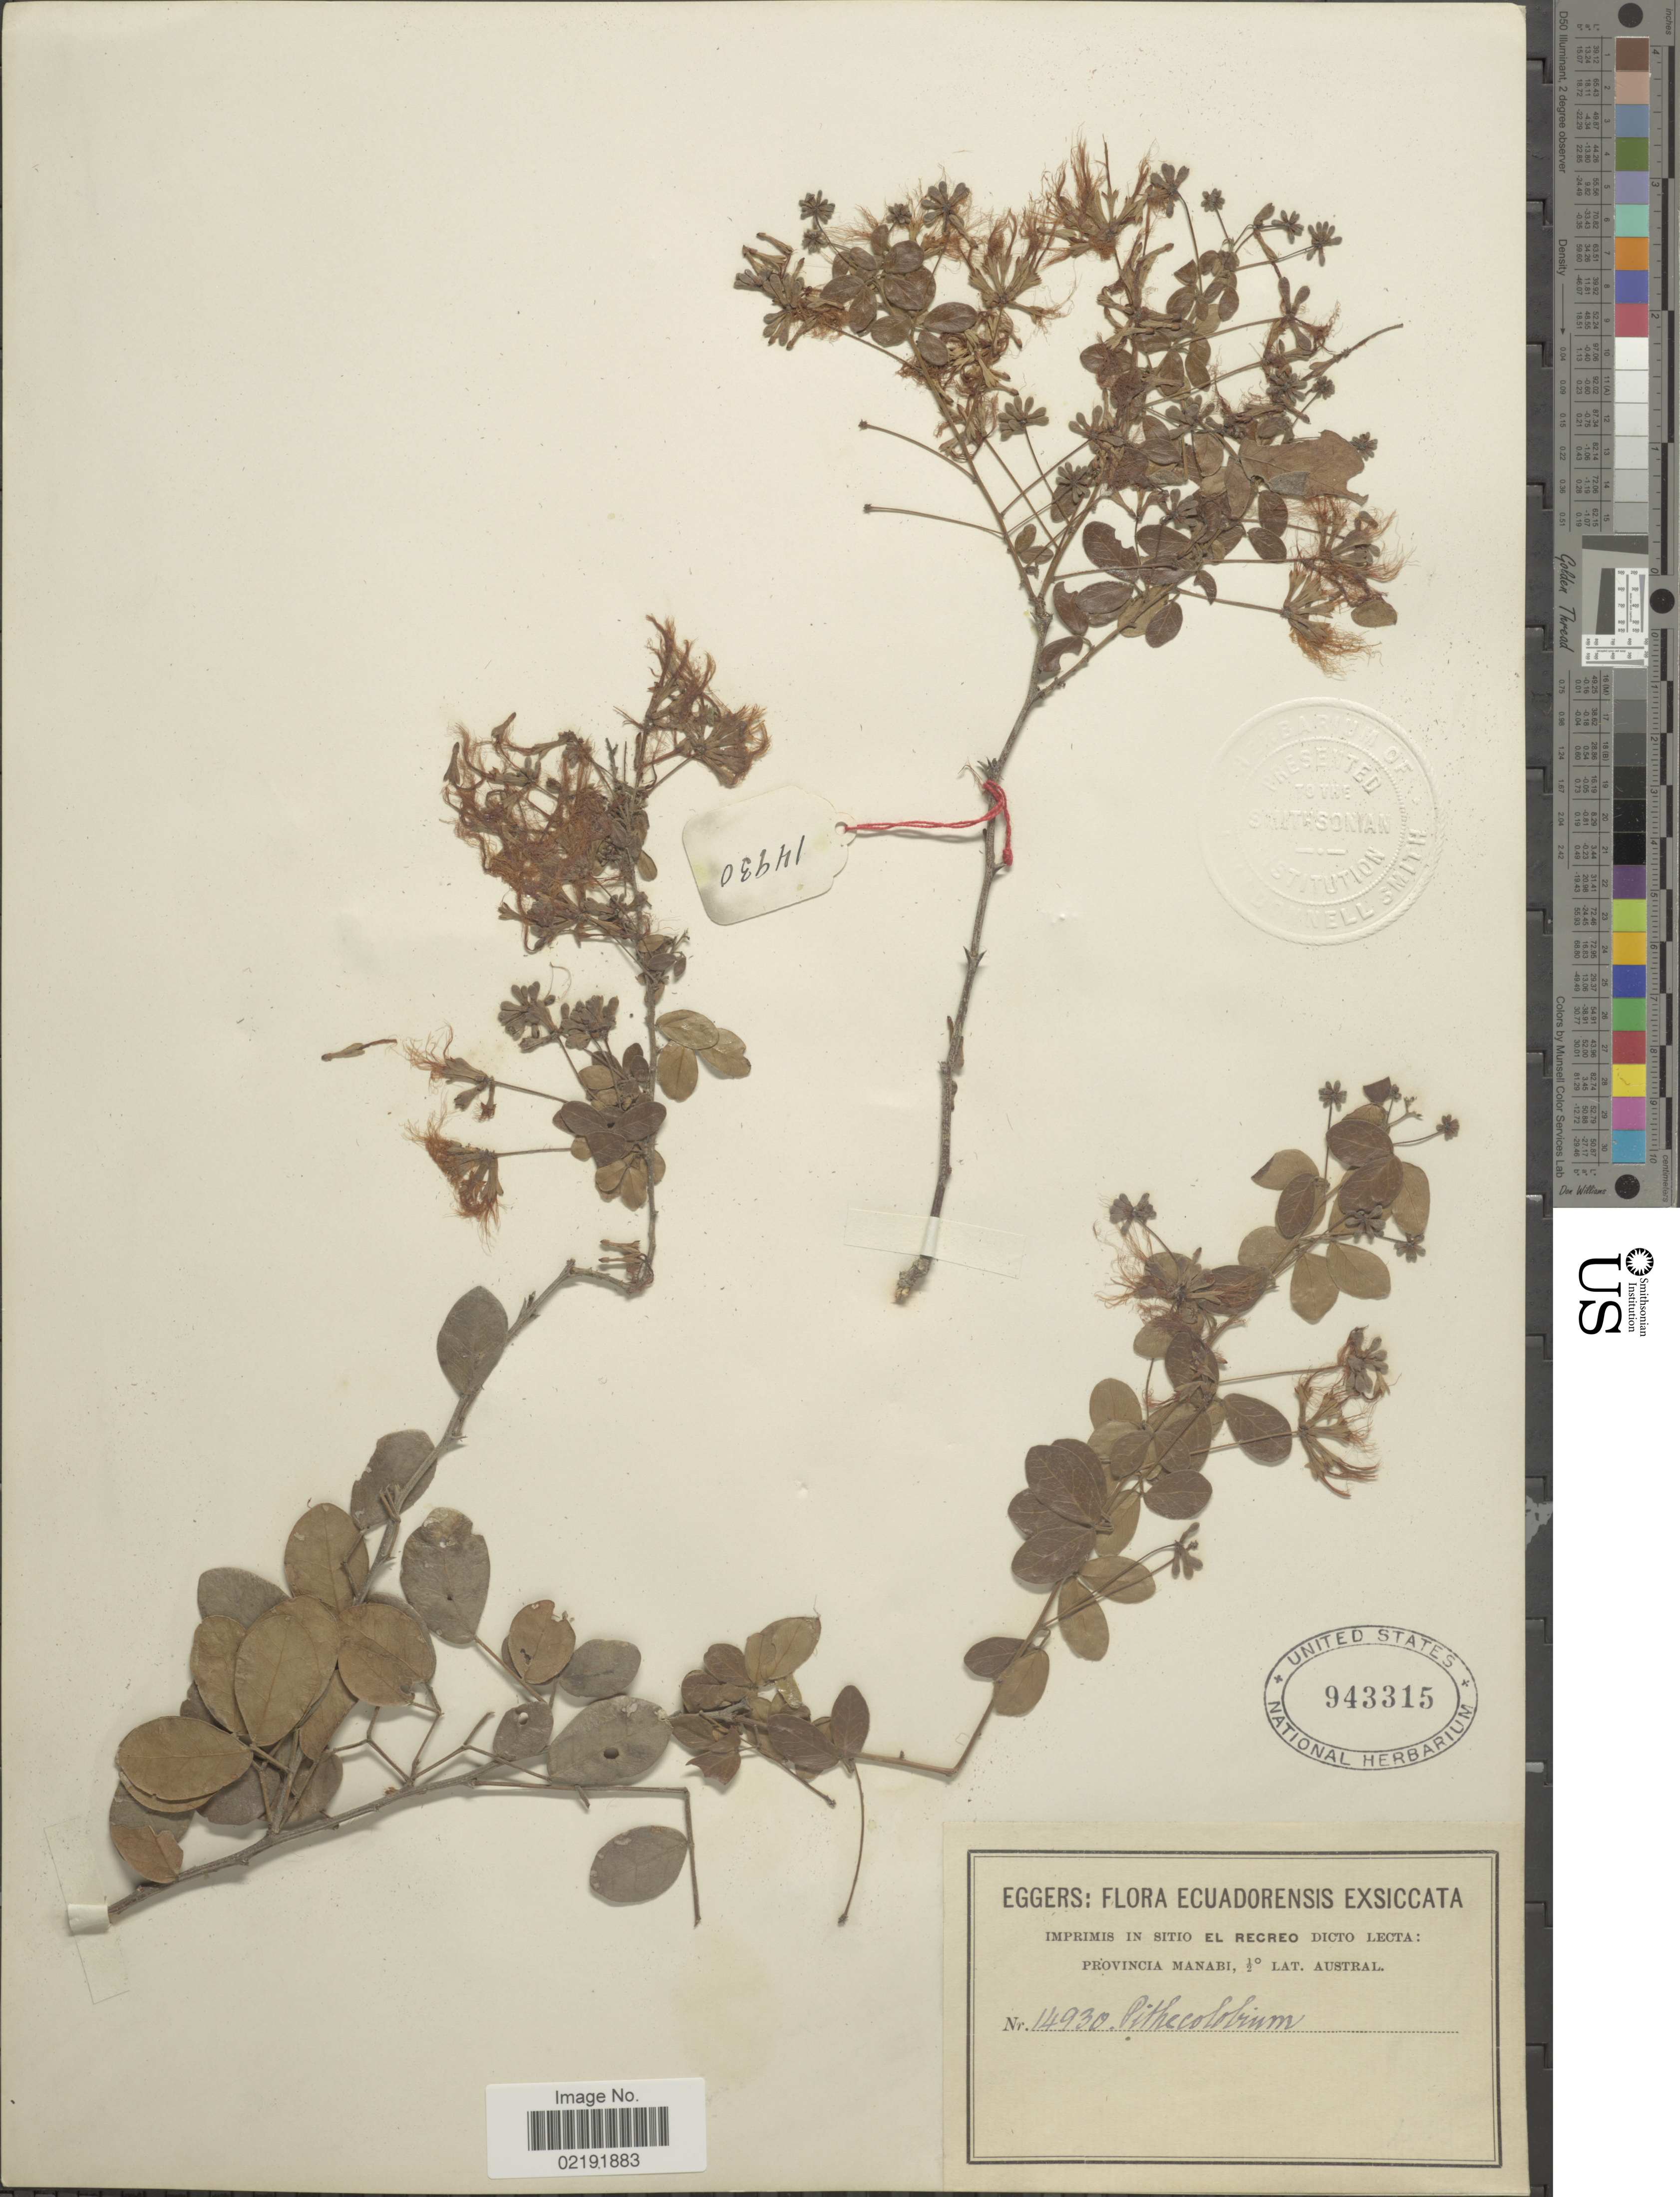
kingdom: Plantae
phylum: Tracheophyta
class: Magnoliopsida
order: Fabales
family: Fabaceae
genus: Pithecellobium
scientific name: Pithecellobium excelsum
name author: (Kunth) Mart.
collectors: -. Eggers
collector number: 14930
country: Ecuador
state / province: Manabí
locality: Provincia Manabi.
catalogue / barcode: US 943315